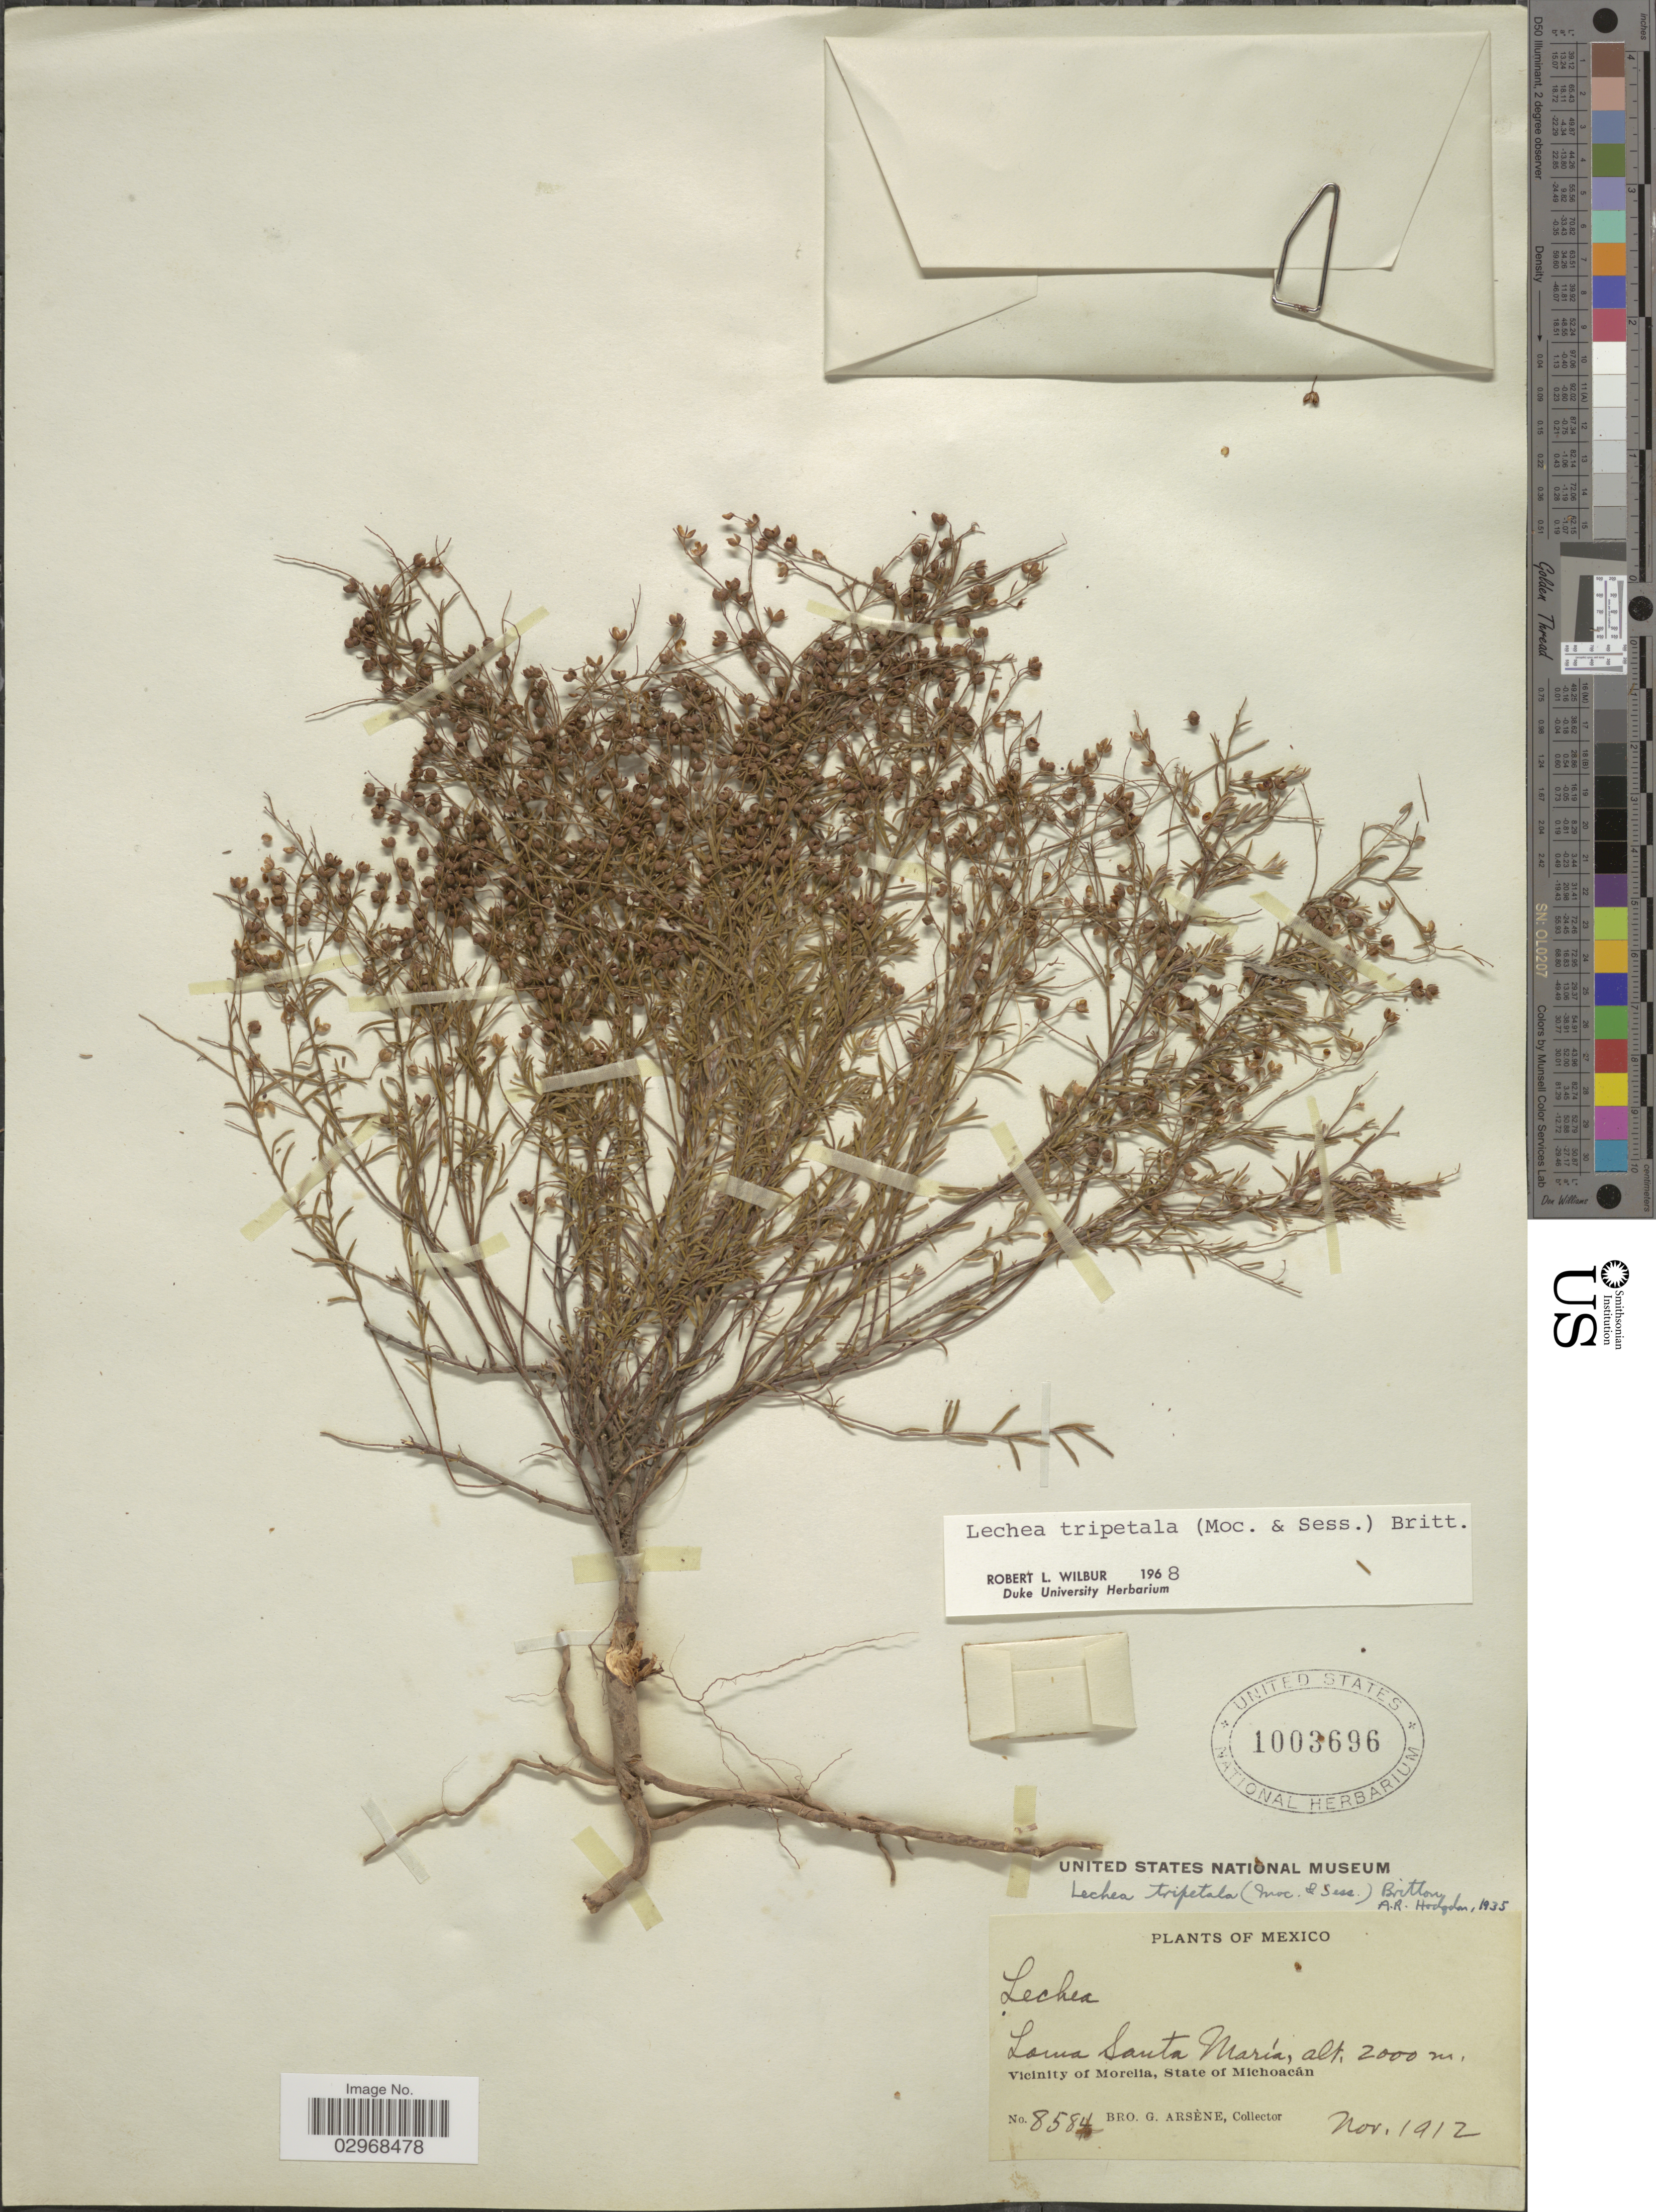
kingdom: Plantae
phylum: Tracheophyta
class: Magnoliopsida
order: Malvales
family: Cistaceae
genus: Lechea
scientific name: Lechea tripetala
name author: (Moc. & Sessé ex Dunal) Britton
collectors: Bro. G. Arsène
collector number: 8584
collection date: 1912-11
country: Mexico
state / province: Michoacán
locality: Loma Santa María, Vicinity of Morelia.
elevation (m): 2000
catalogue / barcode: US 1003696